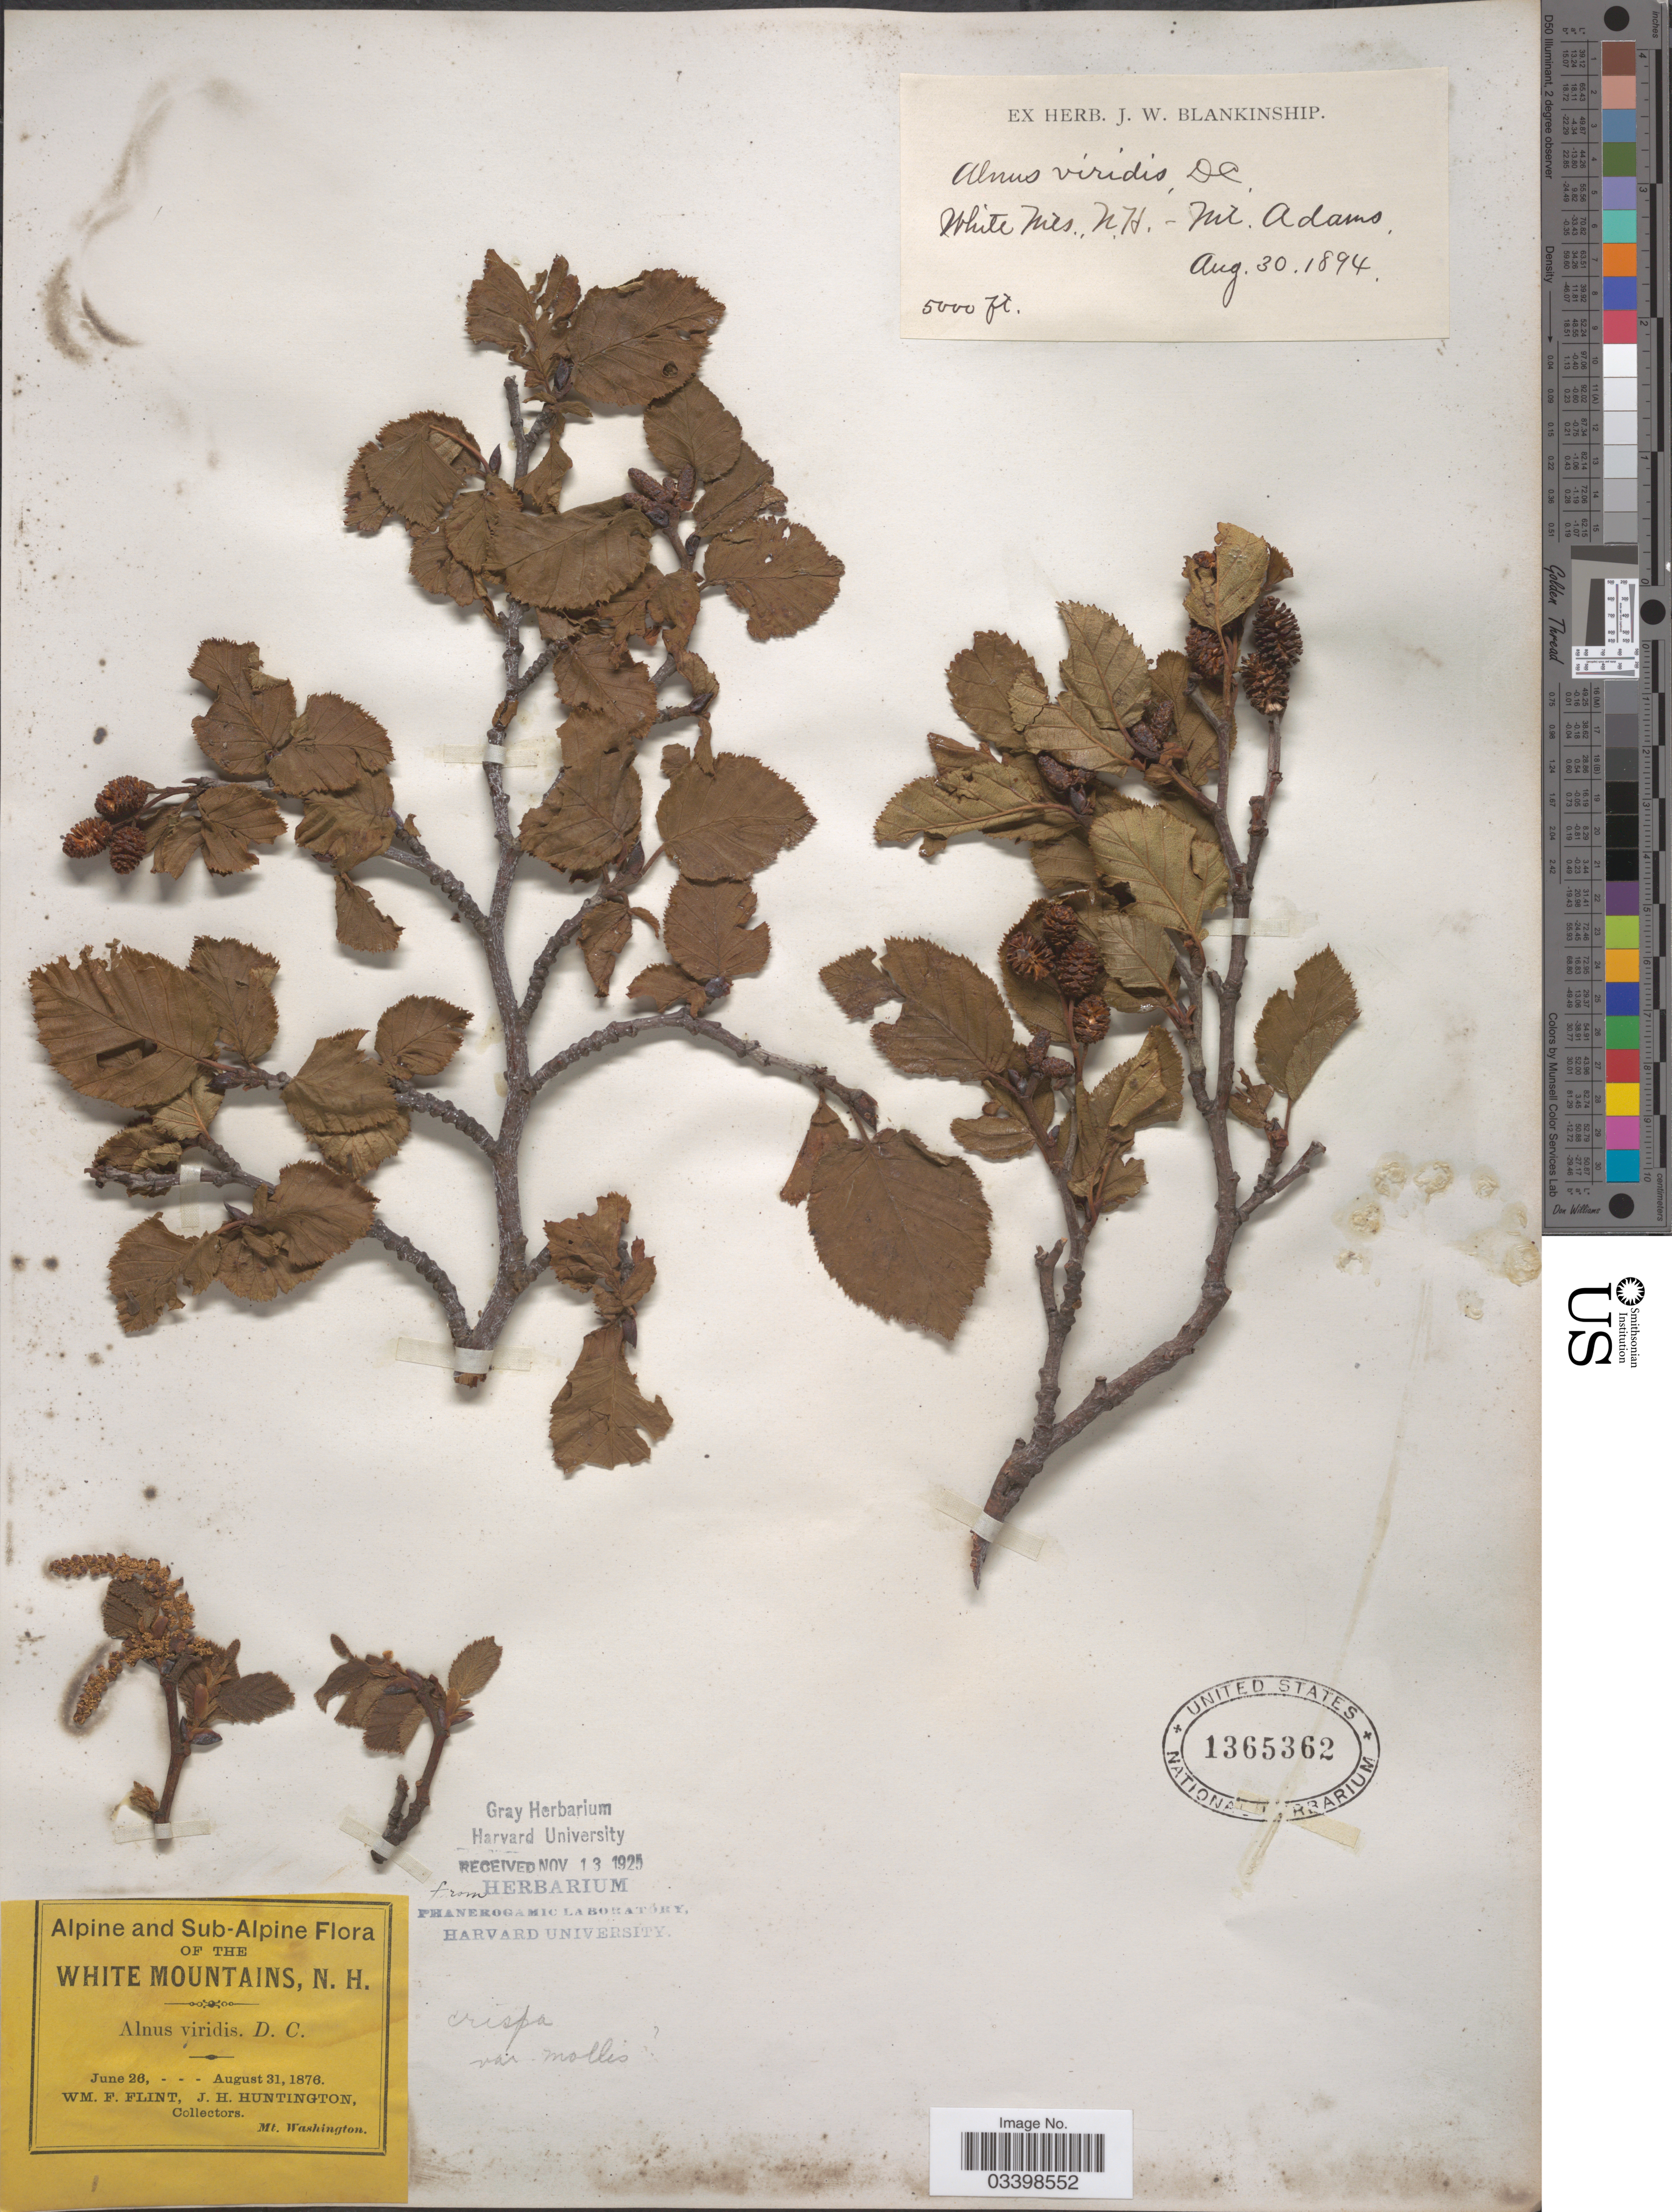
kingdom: Plantae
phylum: Tracheophyta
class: Magnoliopsida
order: Fagales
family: Betulaceae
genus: Alnus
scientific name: Alnus viridis subsp. crispa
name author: (Aiton) Turrill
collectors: W. Flint & J. Huntington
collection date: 1876-08-31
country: United States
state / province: New Hampshire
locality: Alpine and Sub-Alpine. White Mountains.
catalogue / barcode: US 1365362